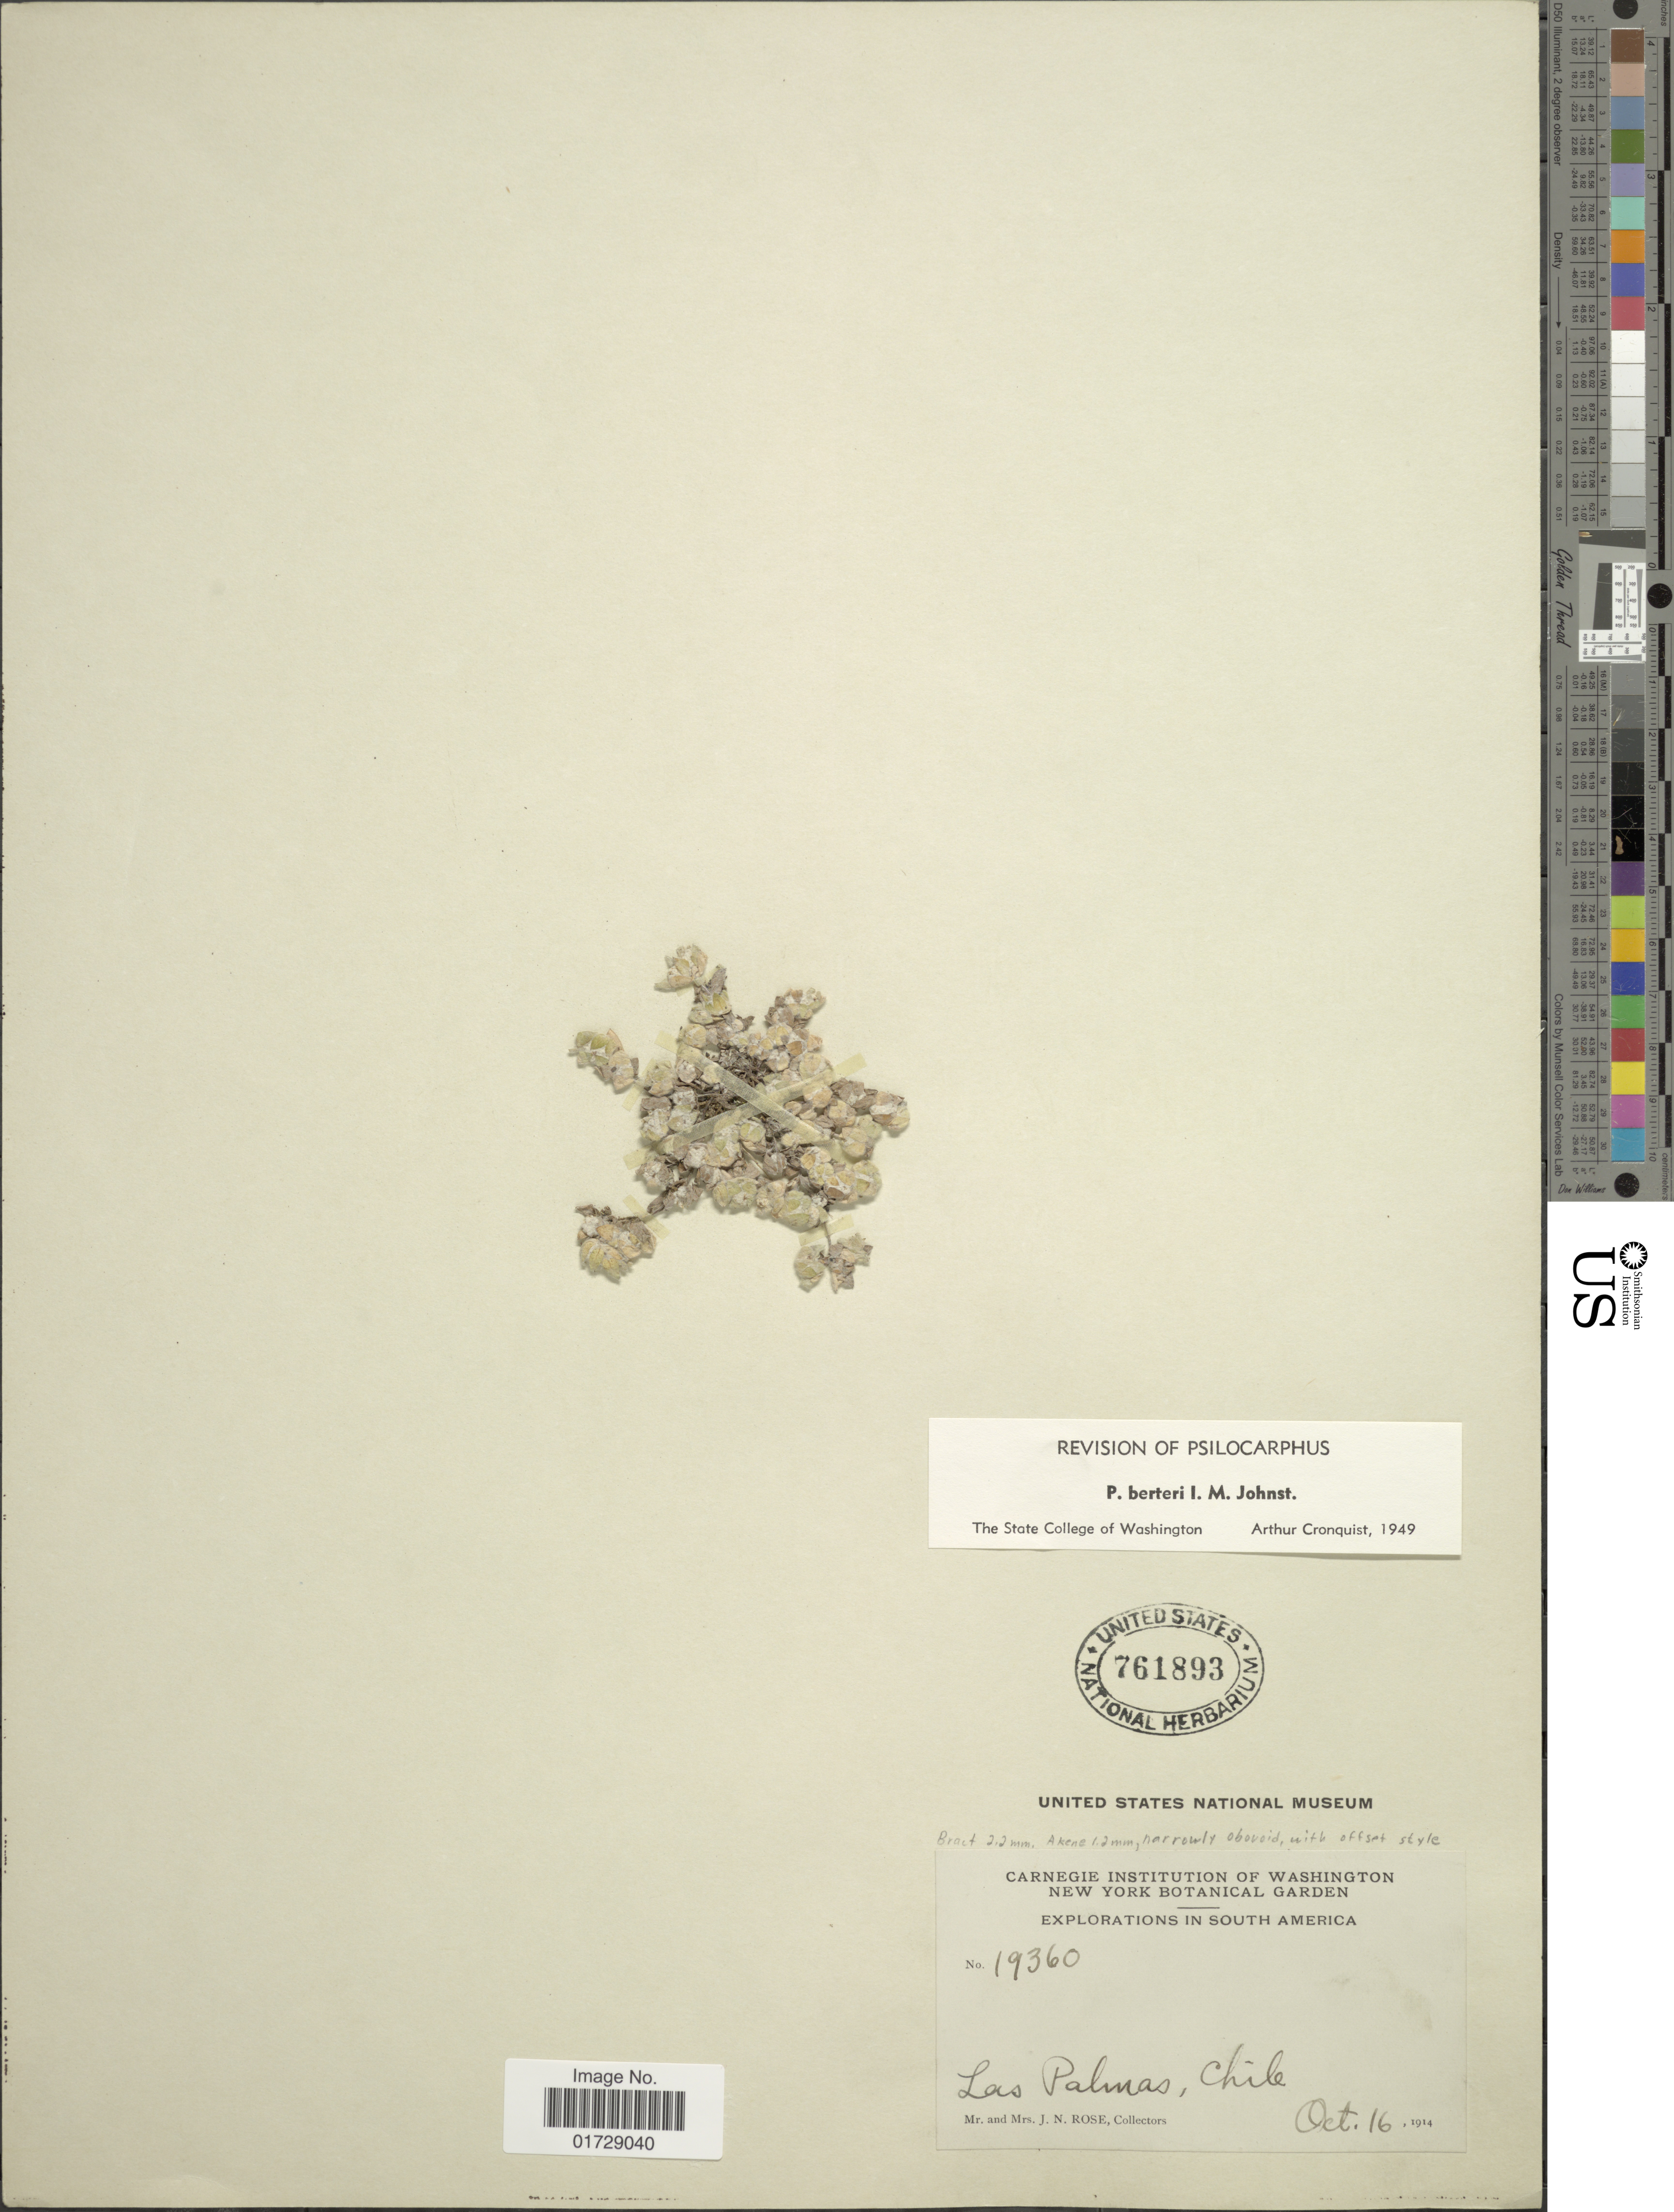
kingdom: Plantae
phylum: Tracheophyta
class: Magnoliopsida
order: Asterales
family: Asteraceae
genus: Psilocarphus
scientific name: Psilocarphus berteri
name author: I.M. Johnst.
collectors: J. N. Rose & L. B. Rose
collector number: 19360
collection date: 1914-10-16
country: Chile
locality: Las Palmas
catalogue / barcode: US 761893